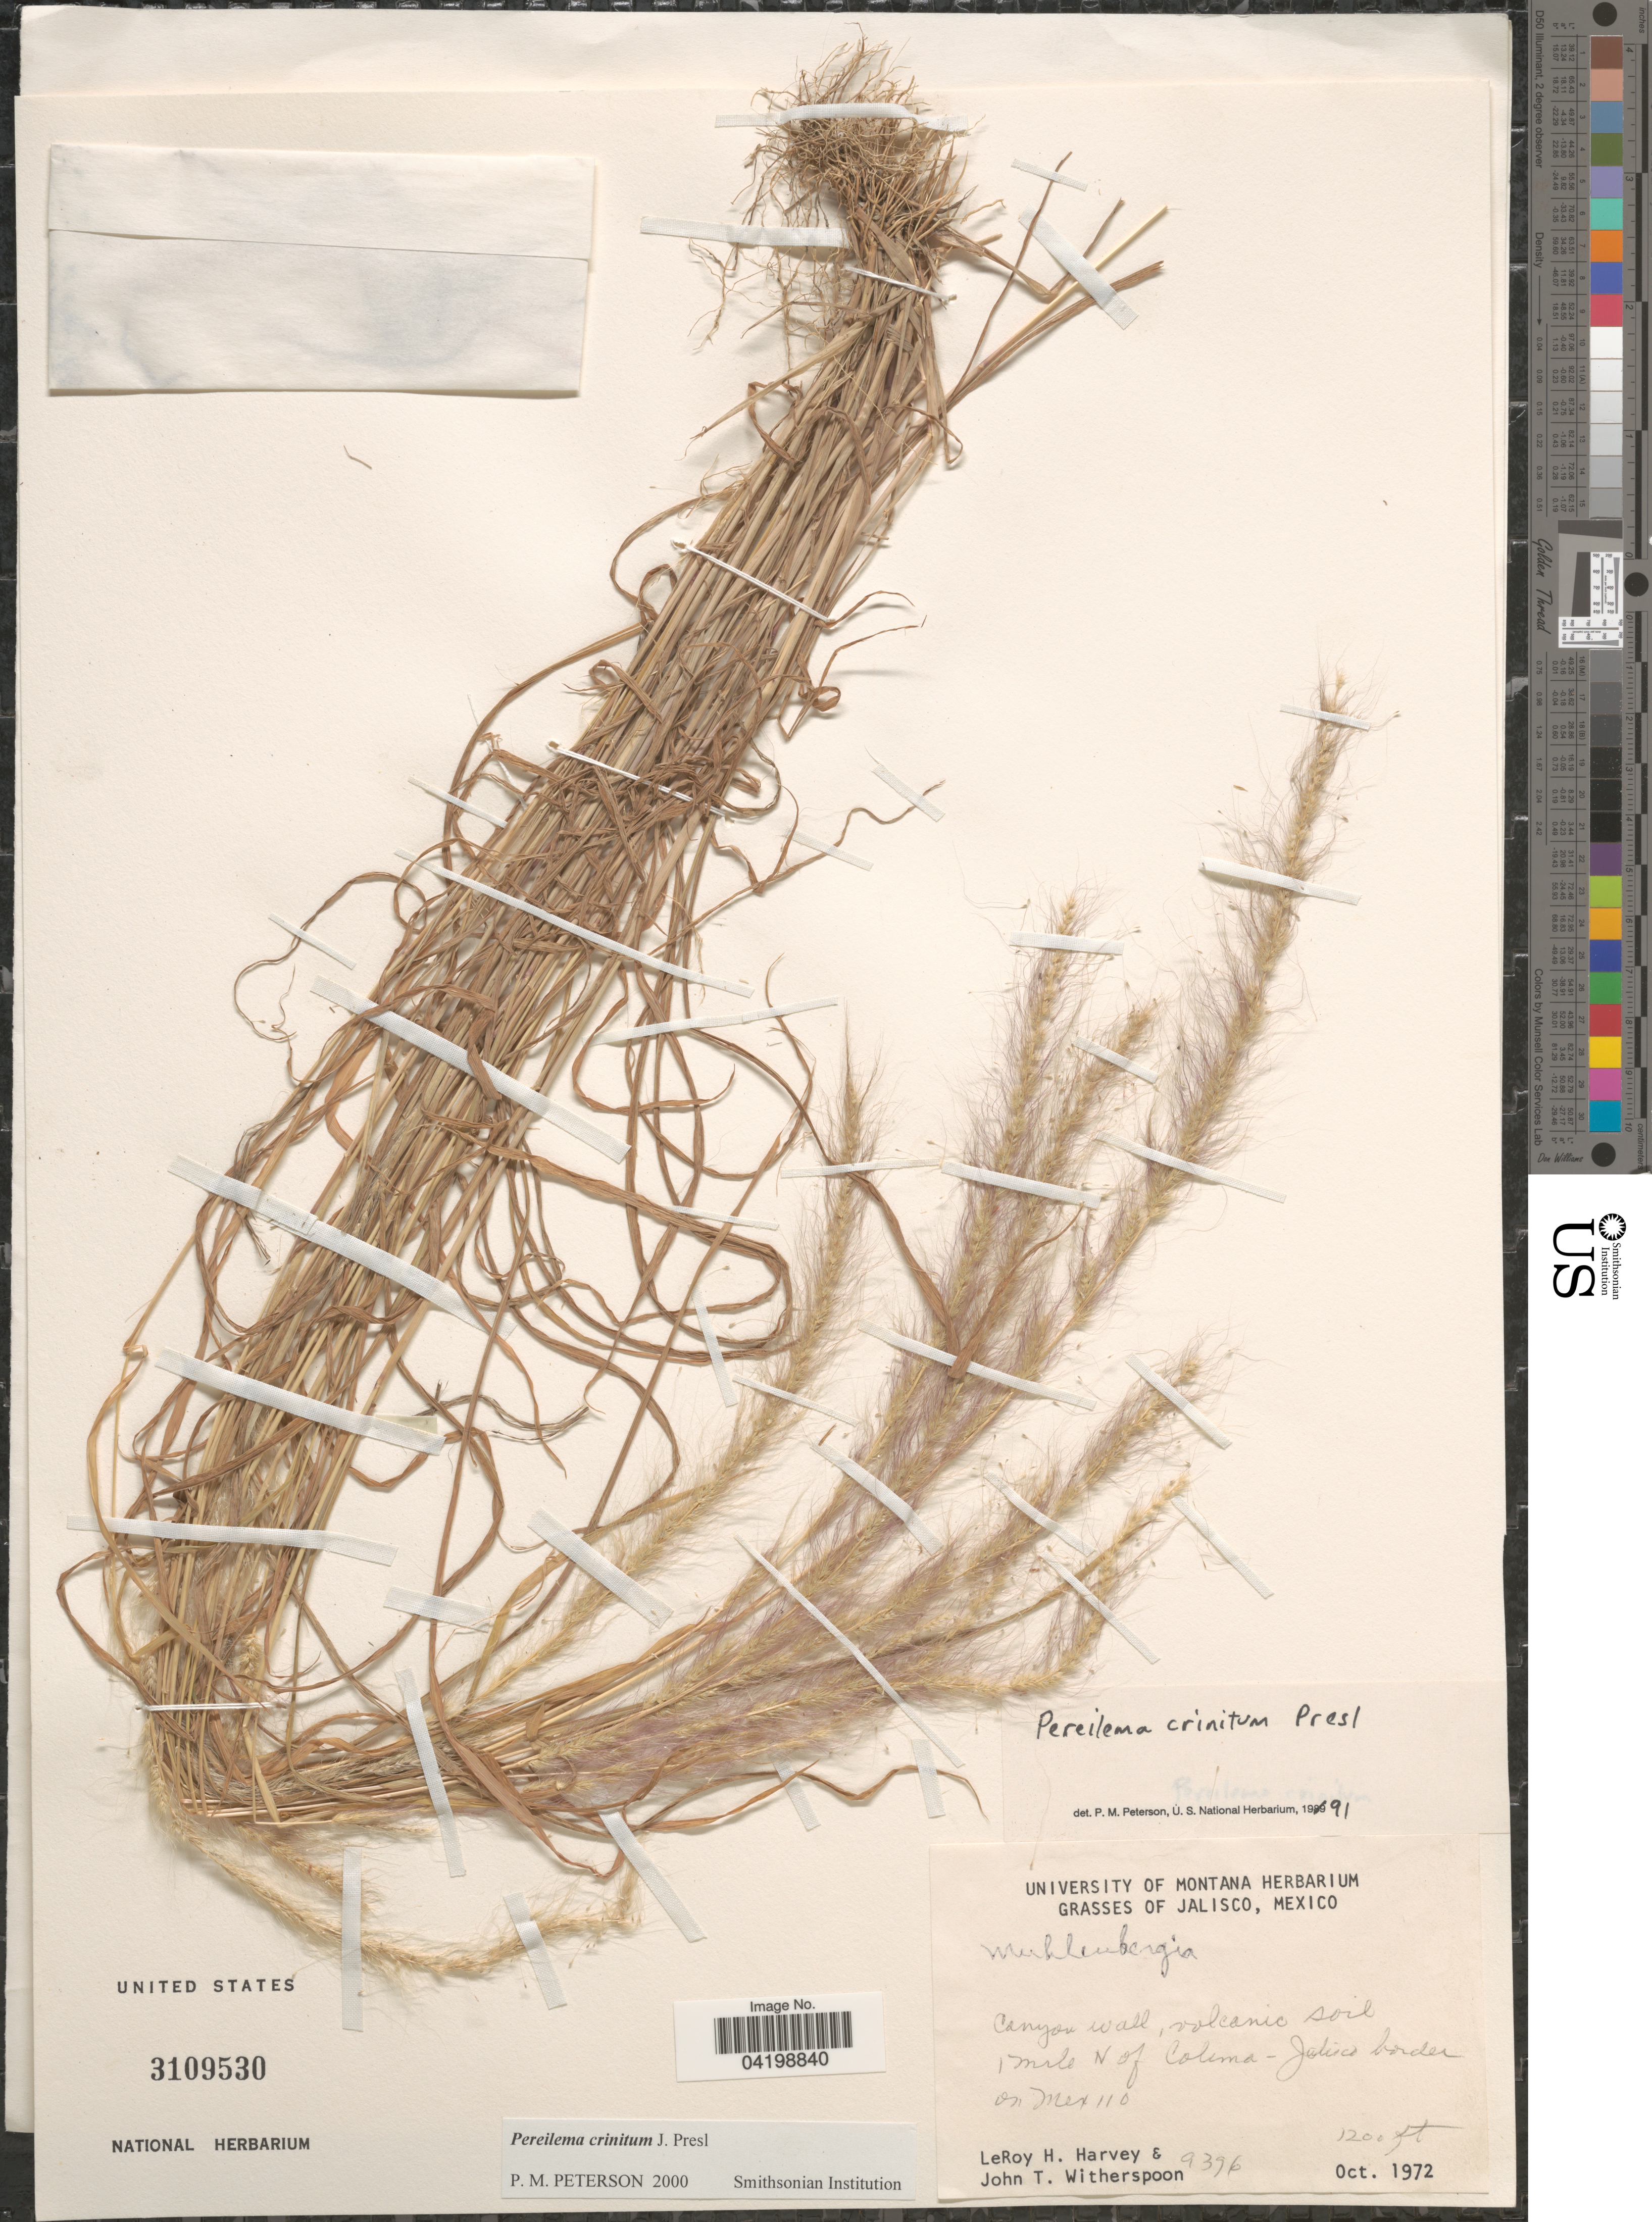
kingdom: Plantae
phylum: Tracheophyta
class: Liliopsida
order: Poales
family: Poaceae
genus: Muhlenbergia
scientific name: Muhlenbergia pereilema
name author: P.M. Peterson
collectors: L. H. Harvey & J. Witherspoon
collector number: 9396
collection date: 1972-10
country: Mexico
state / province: Jalisco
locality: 1 mile N of Colima-Jalisco border on Mex 110.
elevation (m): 366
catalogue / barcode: US 3109530